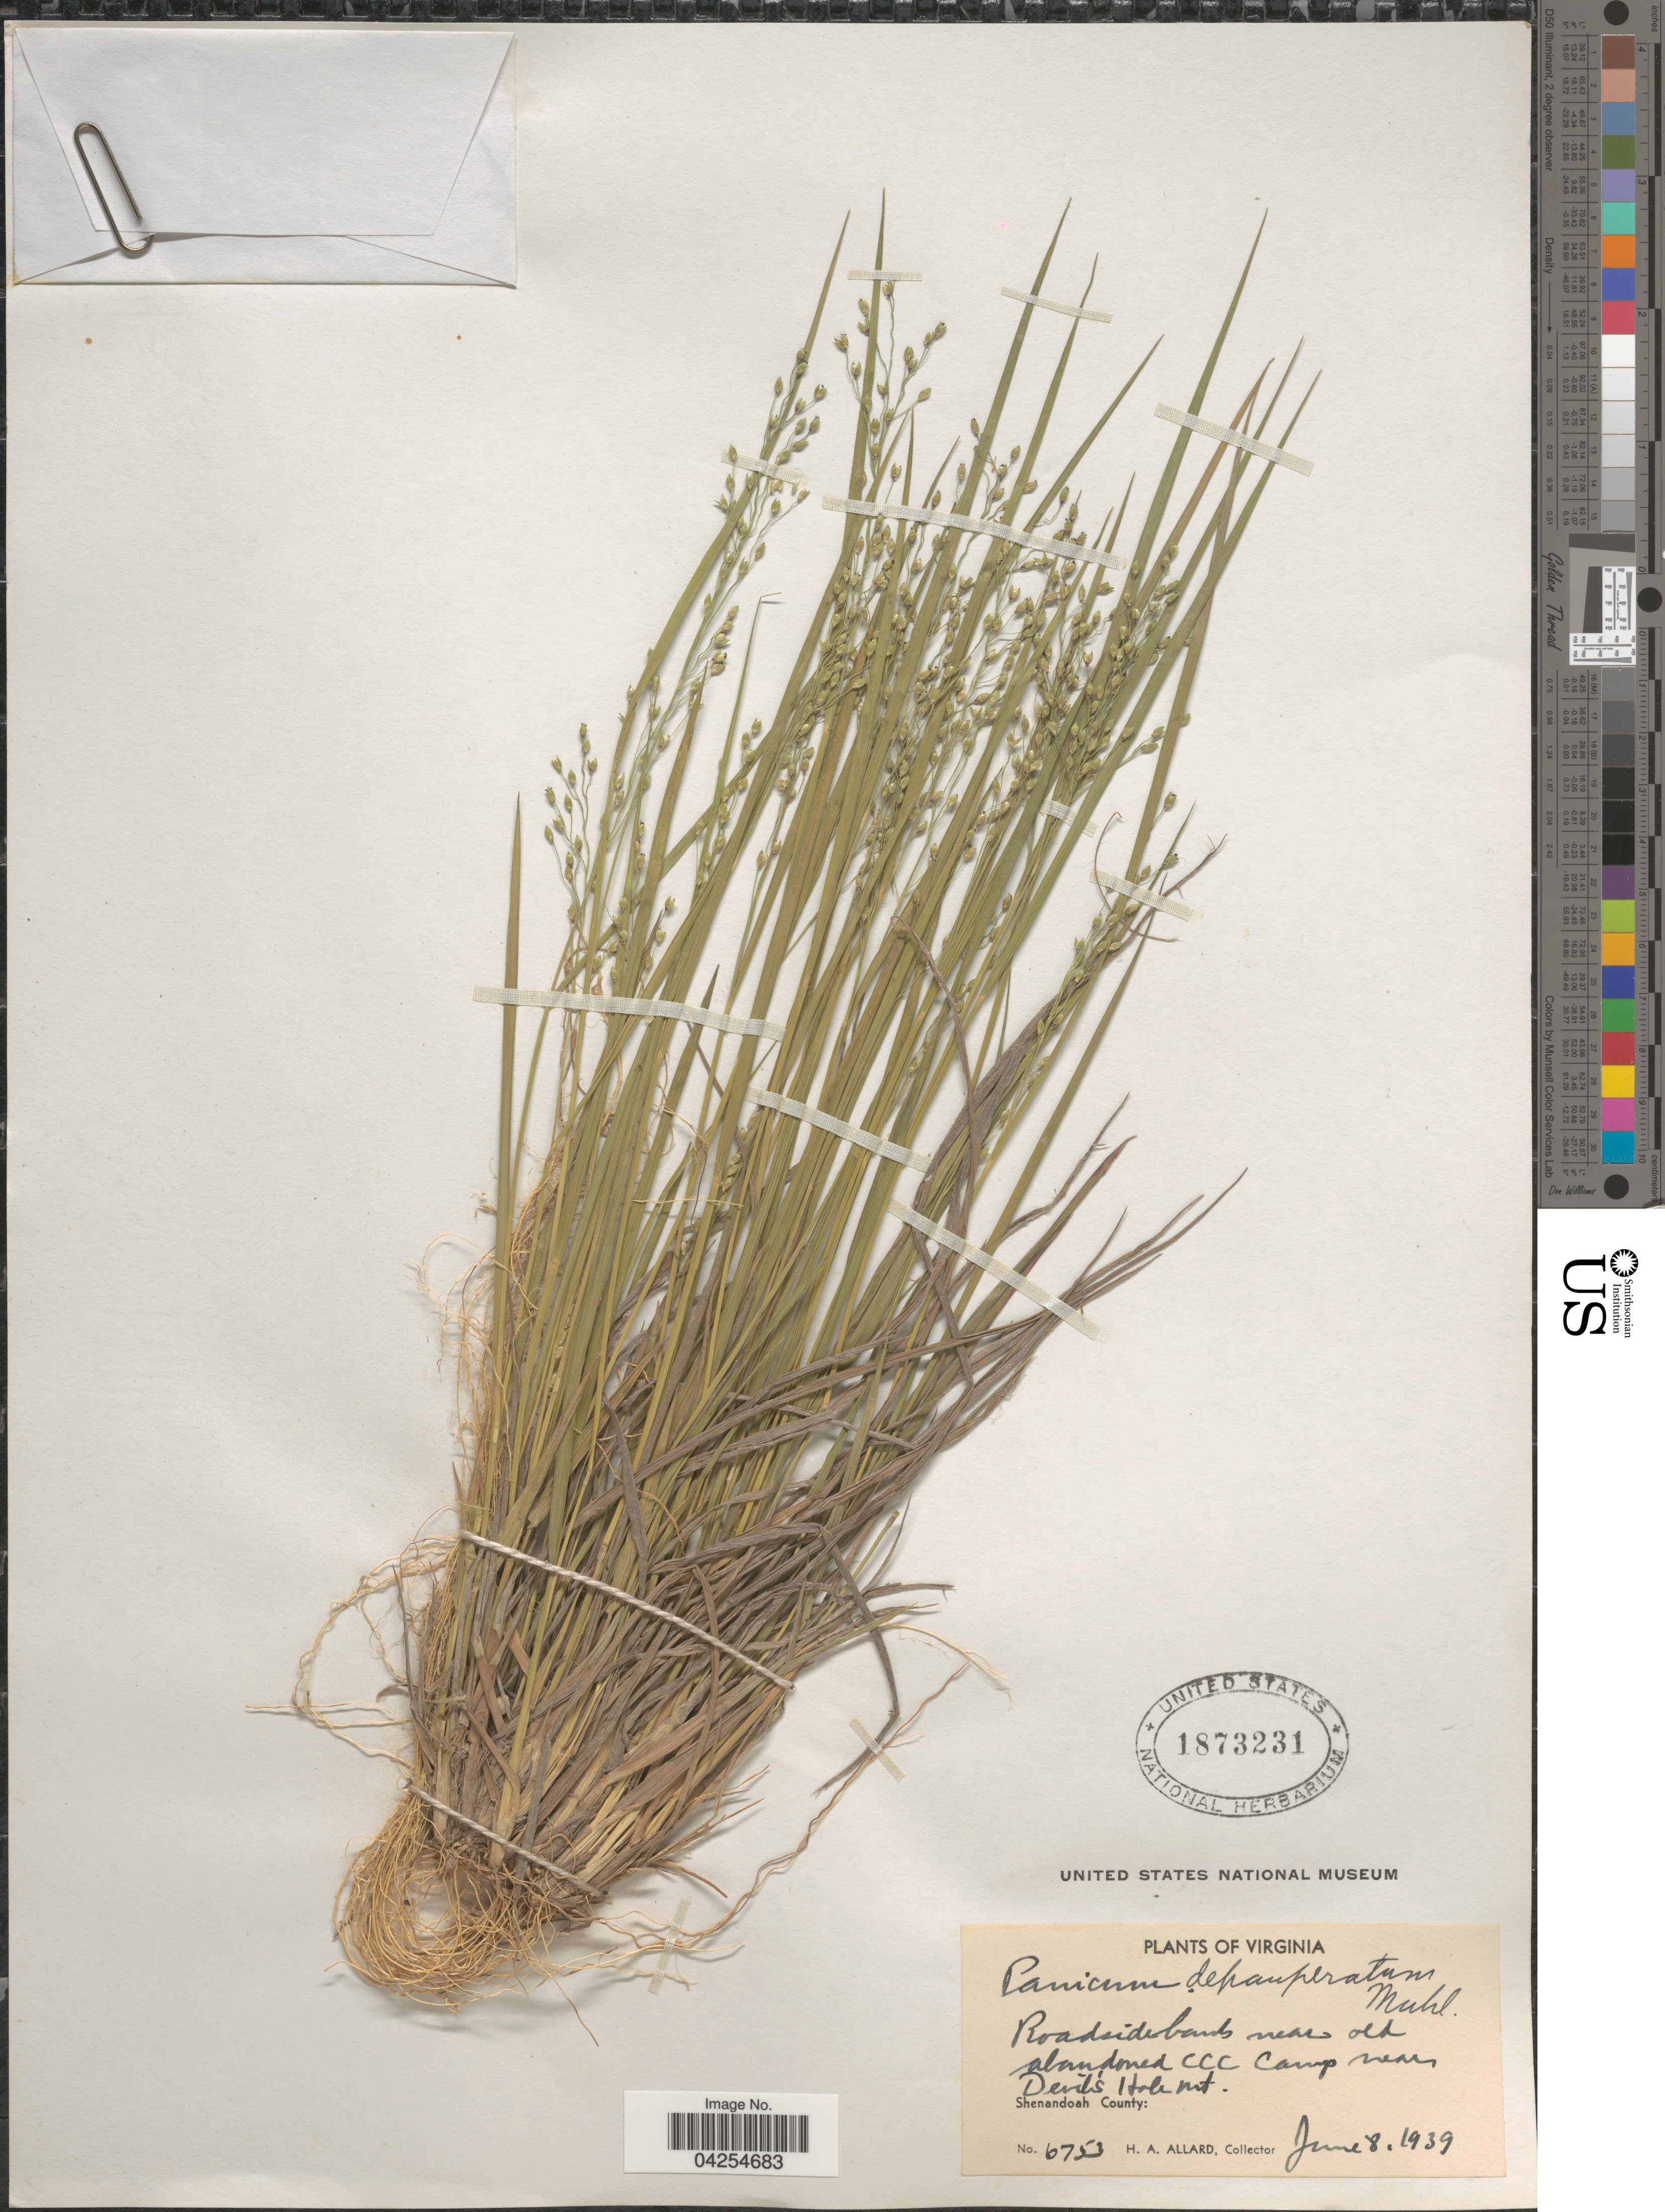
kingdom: Plantae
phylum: Tracheophyta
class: Liliopsida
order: Poales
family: Poaceae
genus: Dichanthelium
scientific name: Dichanthelium depauperatum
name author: (Muhl.) Gould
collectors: H. A. Allard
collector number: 6753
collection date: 1939-06-08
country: United States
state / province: Virginia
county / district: Shenandoah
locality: Roadsidebanks near old abandoned CCC Camp near Devil's Hole Mt. Shenandoah County.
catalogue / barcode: US 1873231